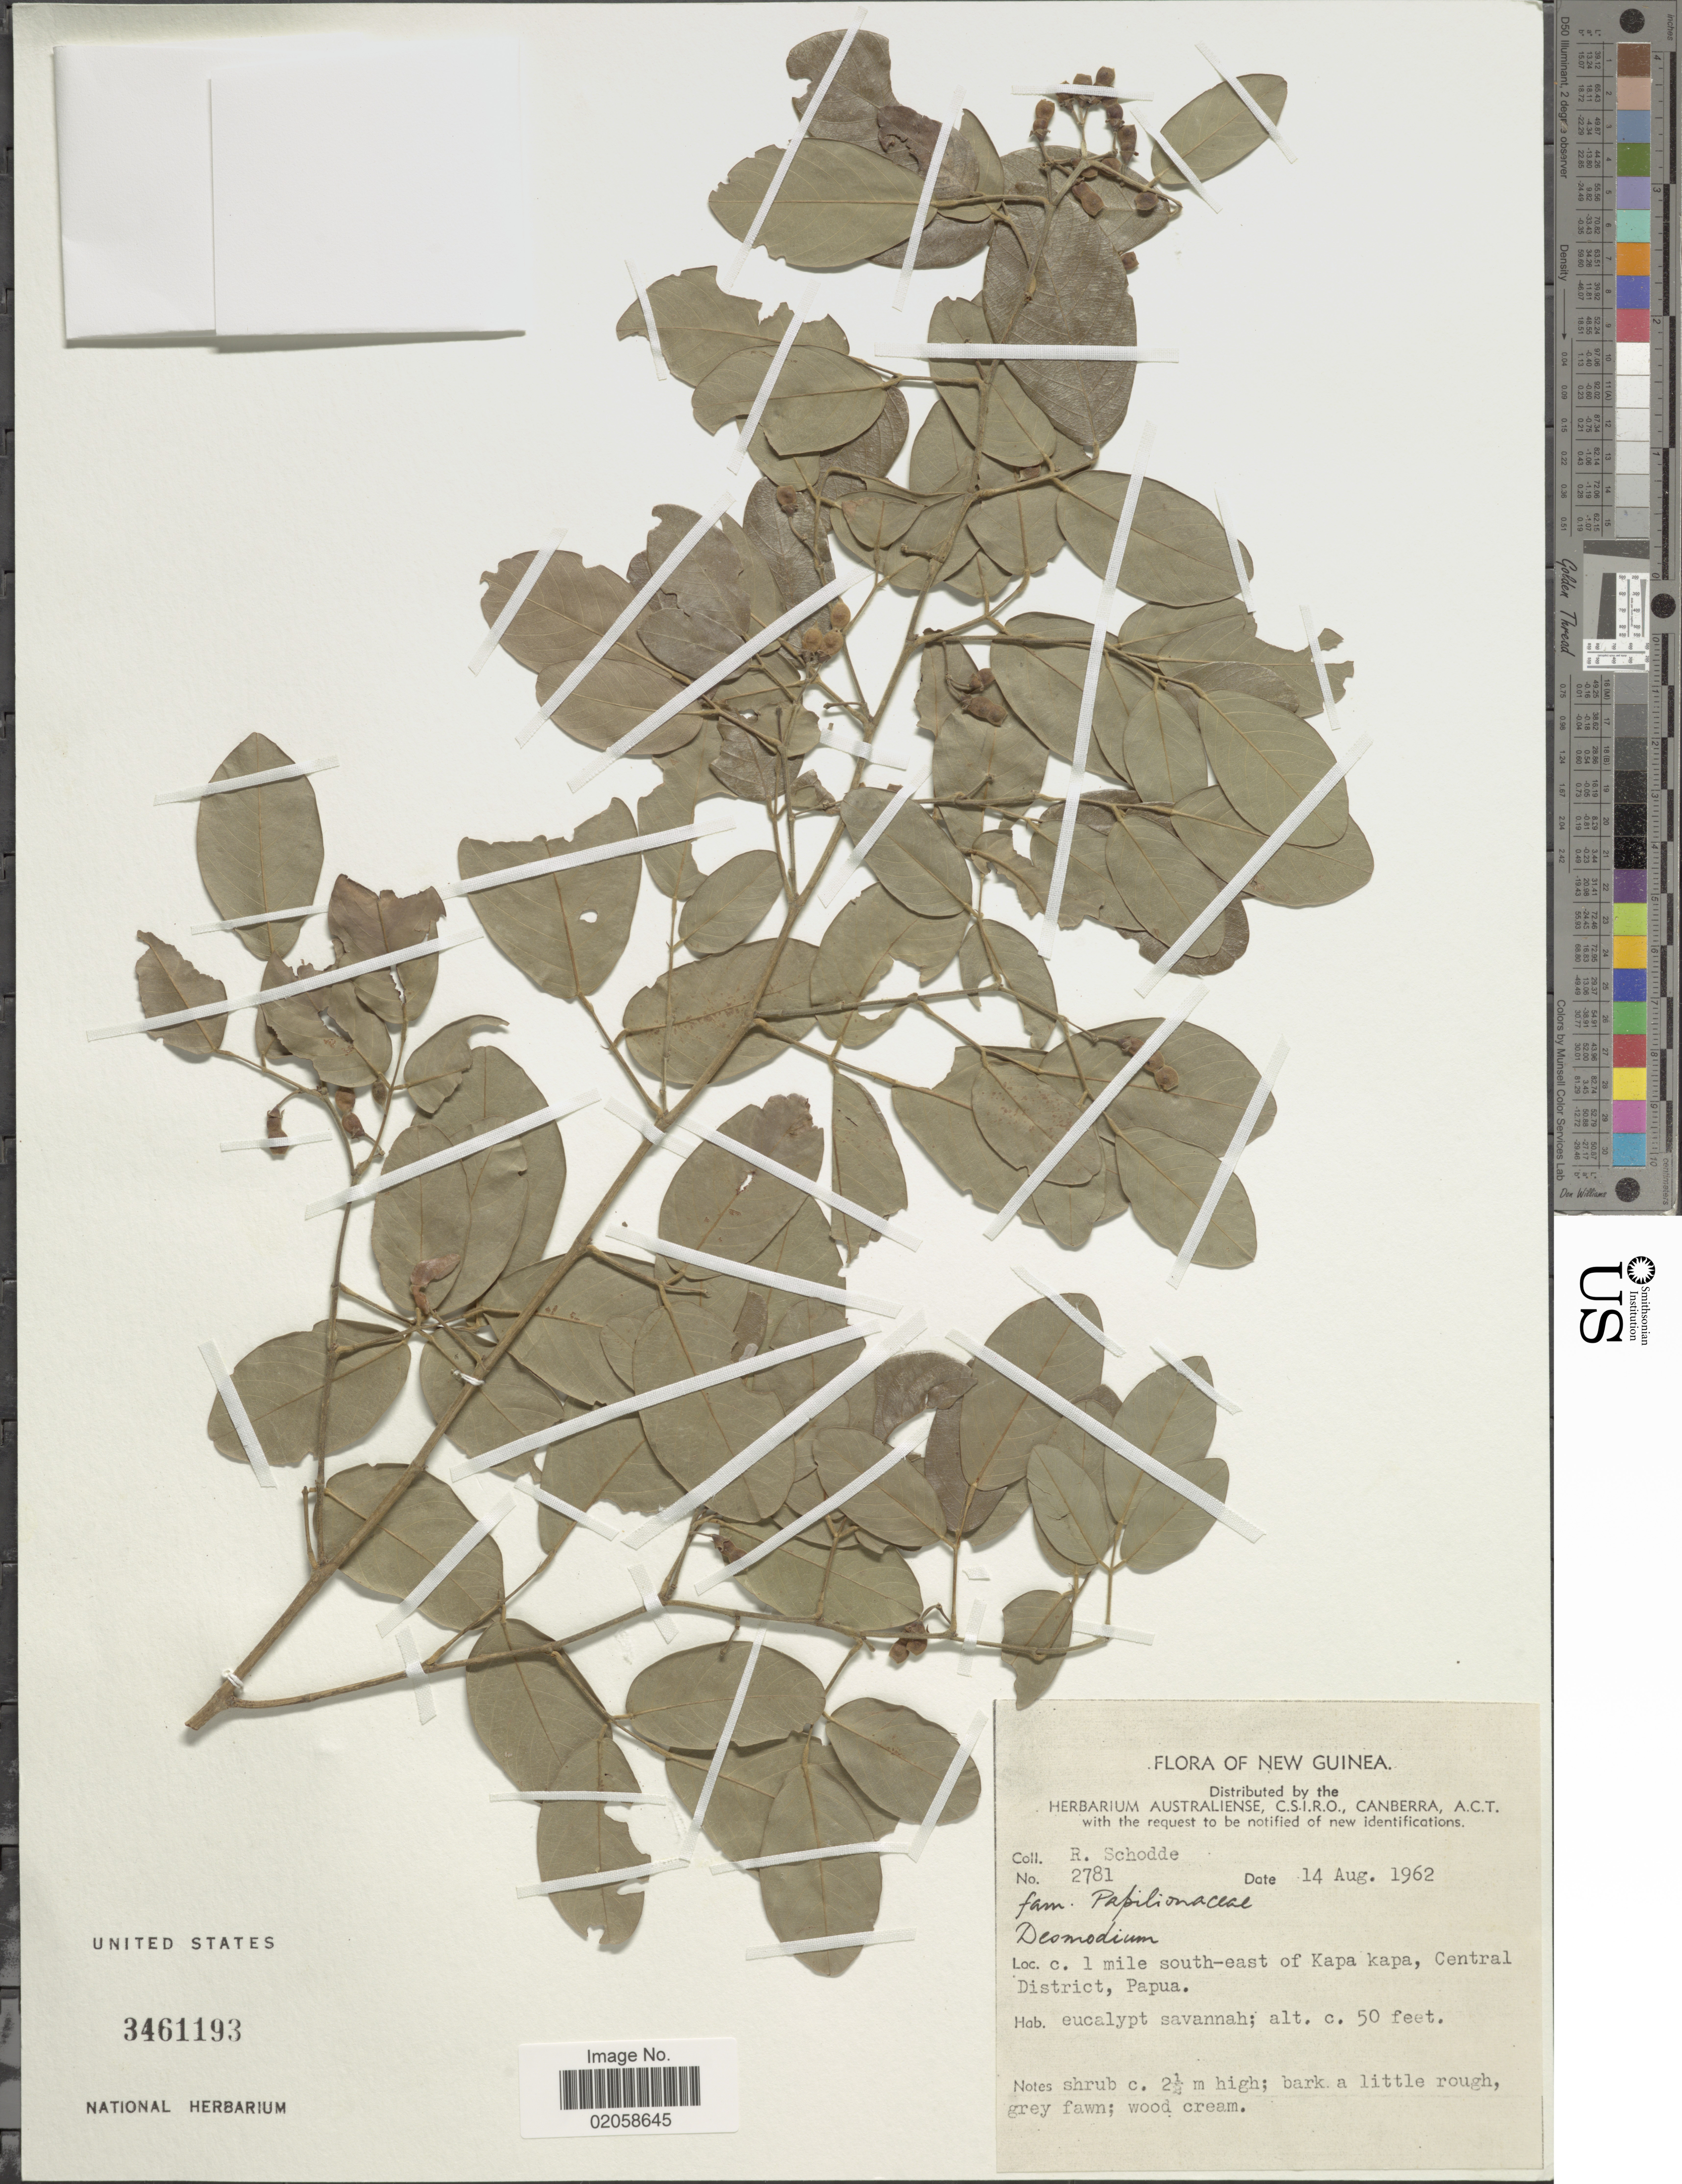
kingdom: Plantae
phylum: Tracheophyta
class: Magnoliopsida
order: Fabales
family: Fabaceae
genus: Dendrolobium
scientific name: Dendrolobium arbuscula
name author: (Domin) Ohashi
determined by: Ohashi, Hiro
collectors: R. Schodde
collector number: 2781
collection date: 1962-08-14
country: Papua New Guinea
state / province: Central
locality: New Guinea, c. 1 mile south- east of Kapa kapa, Central District, Papua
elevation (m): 15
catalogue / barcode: US 3461193